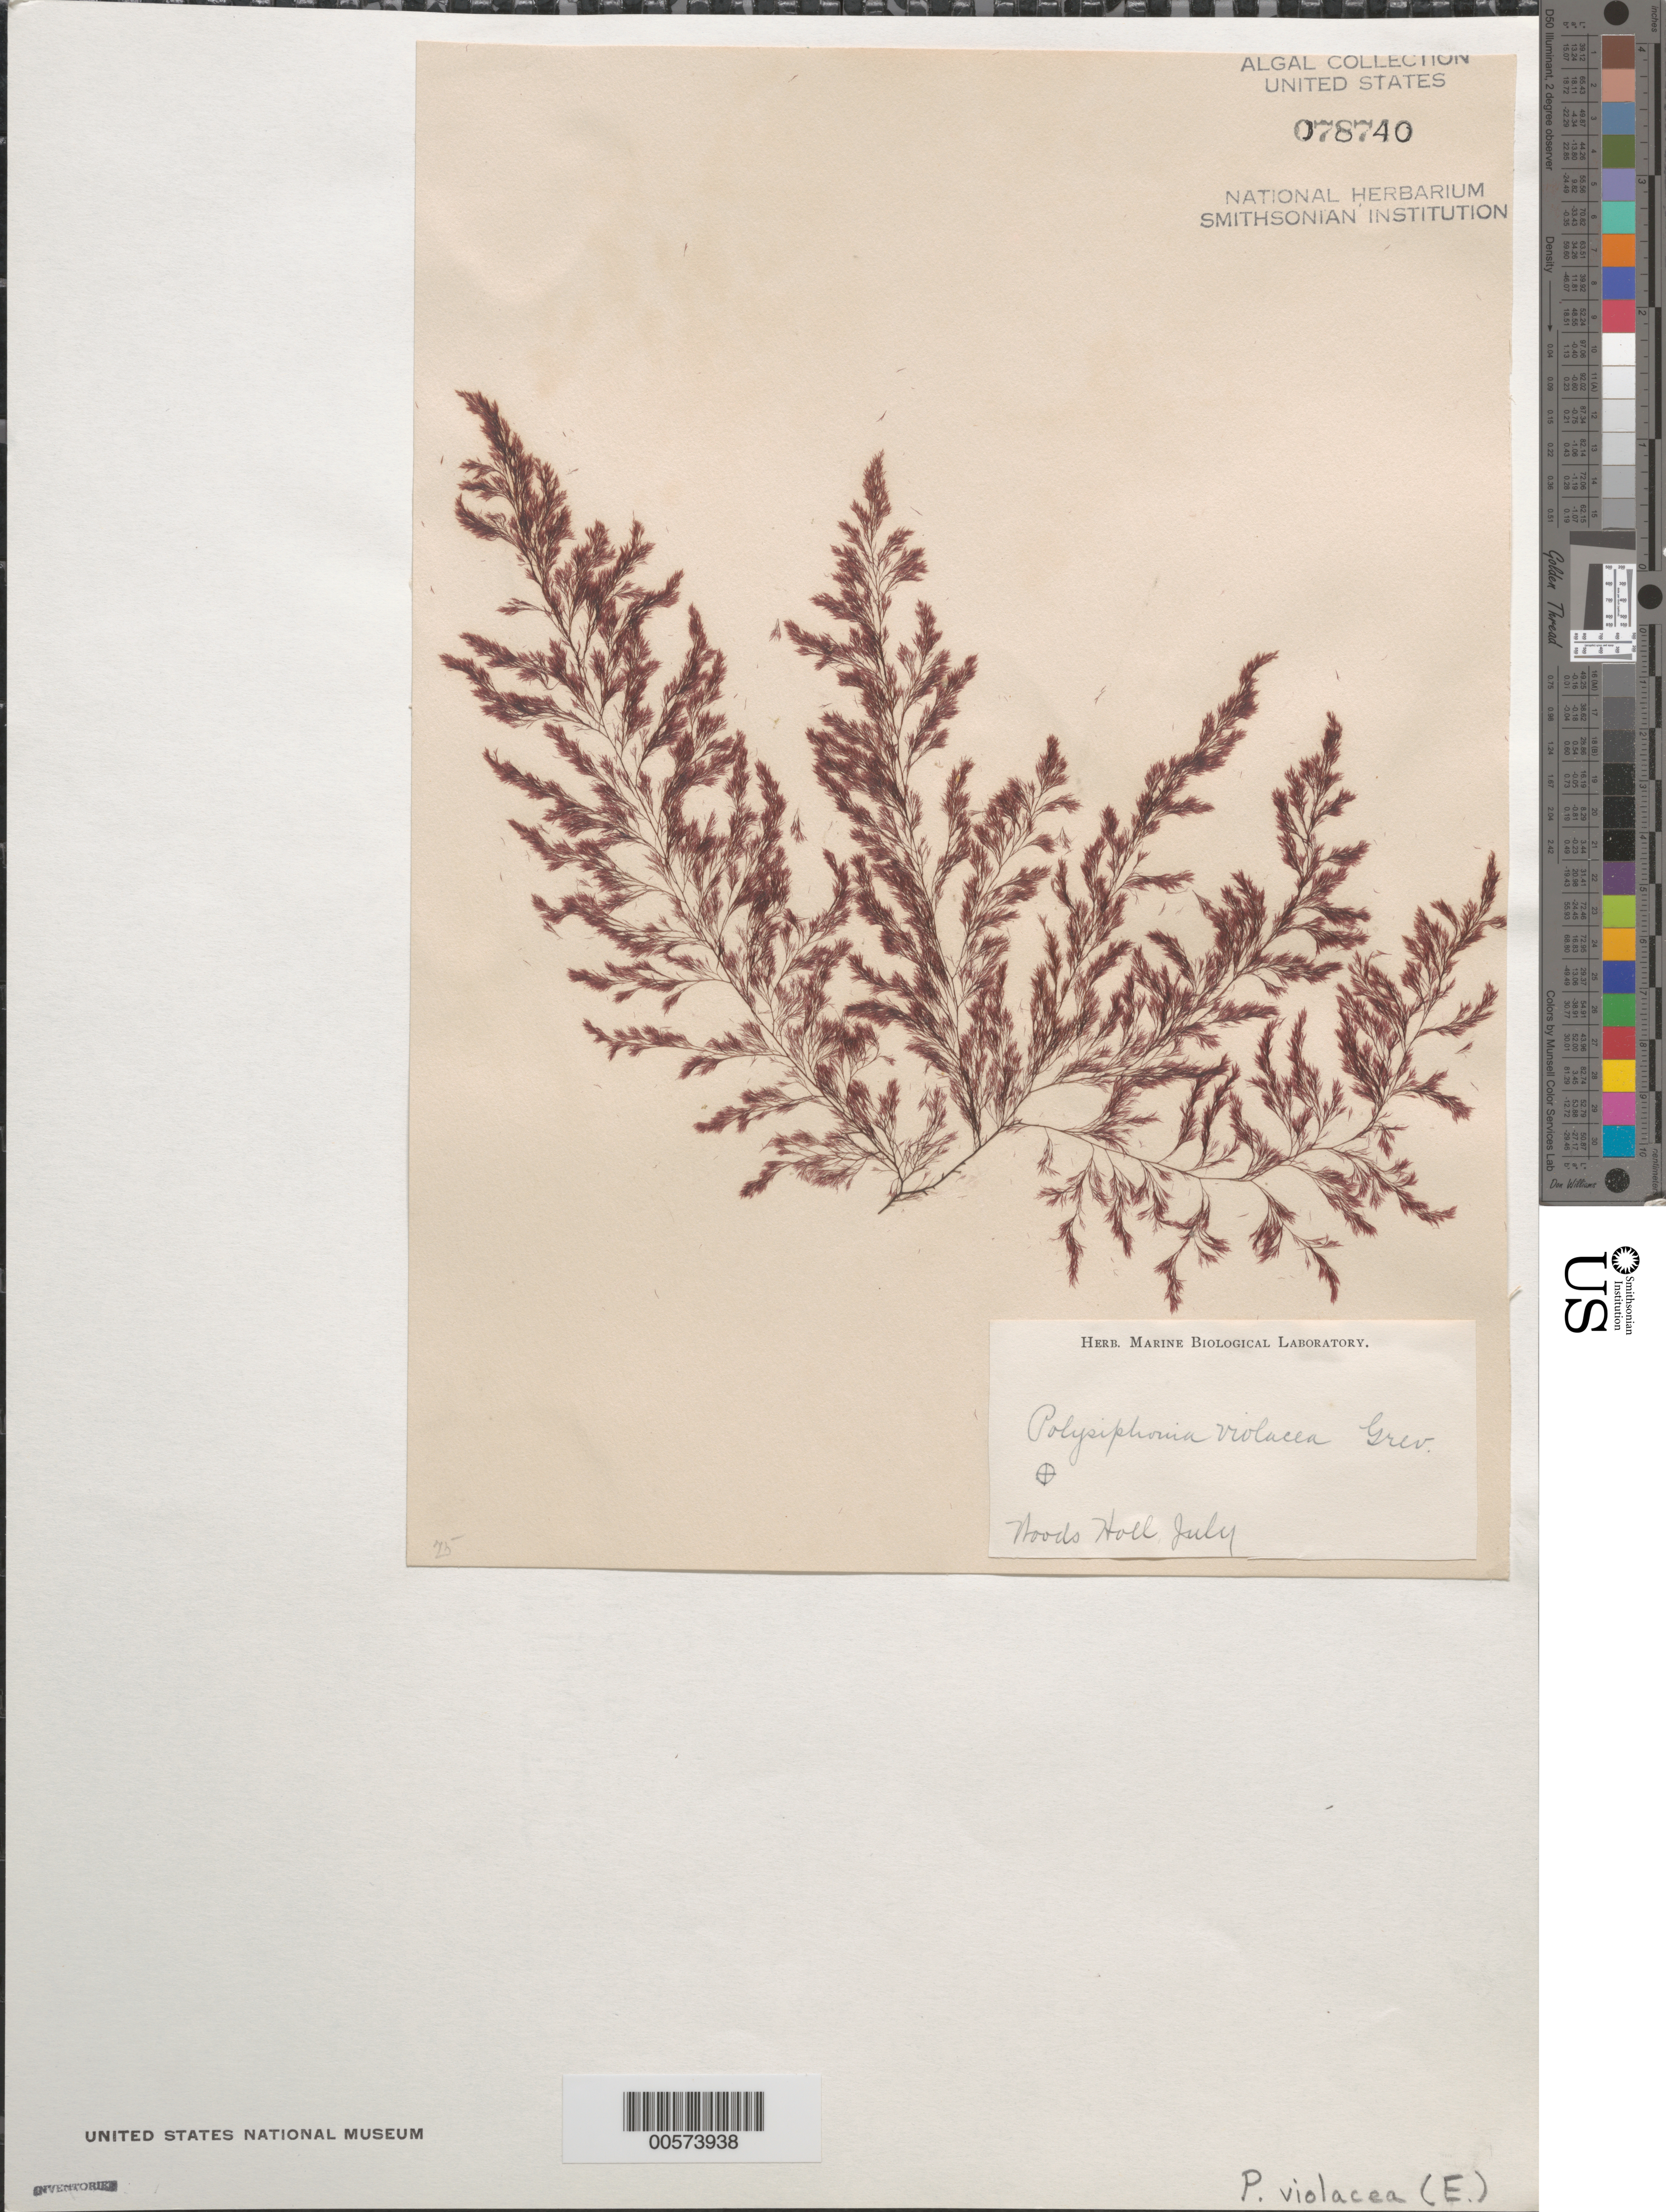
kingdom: Plantae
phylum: Rhodophyta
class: Florideophyceae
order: Ceramiales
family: Rhodomelaceae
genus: Vertebrata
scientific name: Vertebrata fucoides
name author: (Hudson) Kuntze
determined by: Algae name updating Project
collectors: Marine Biological Lab (Herb.)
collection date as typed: Jul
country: United States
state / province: Massachusetts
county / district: Barnstable County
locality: Woods Hole (Woods Holl)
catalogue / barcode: US 78740